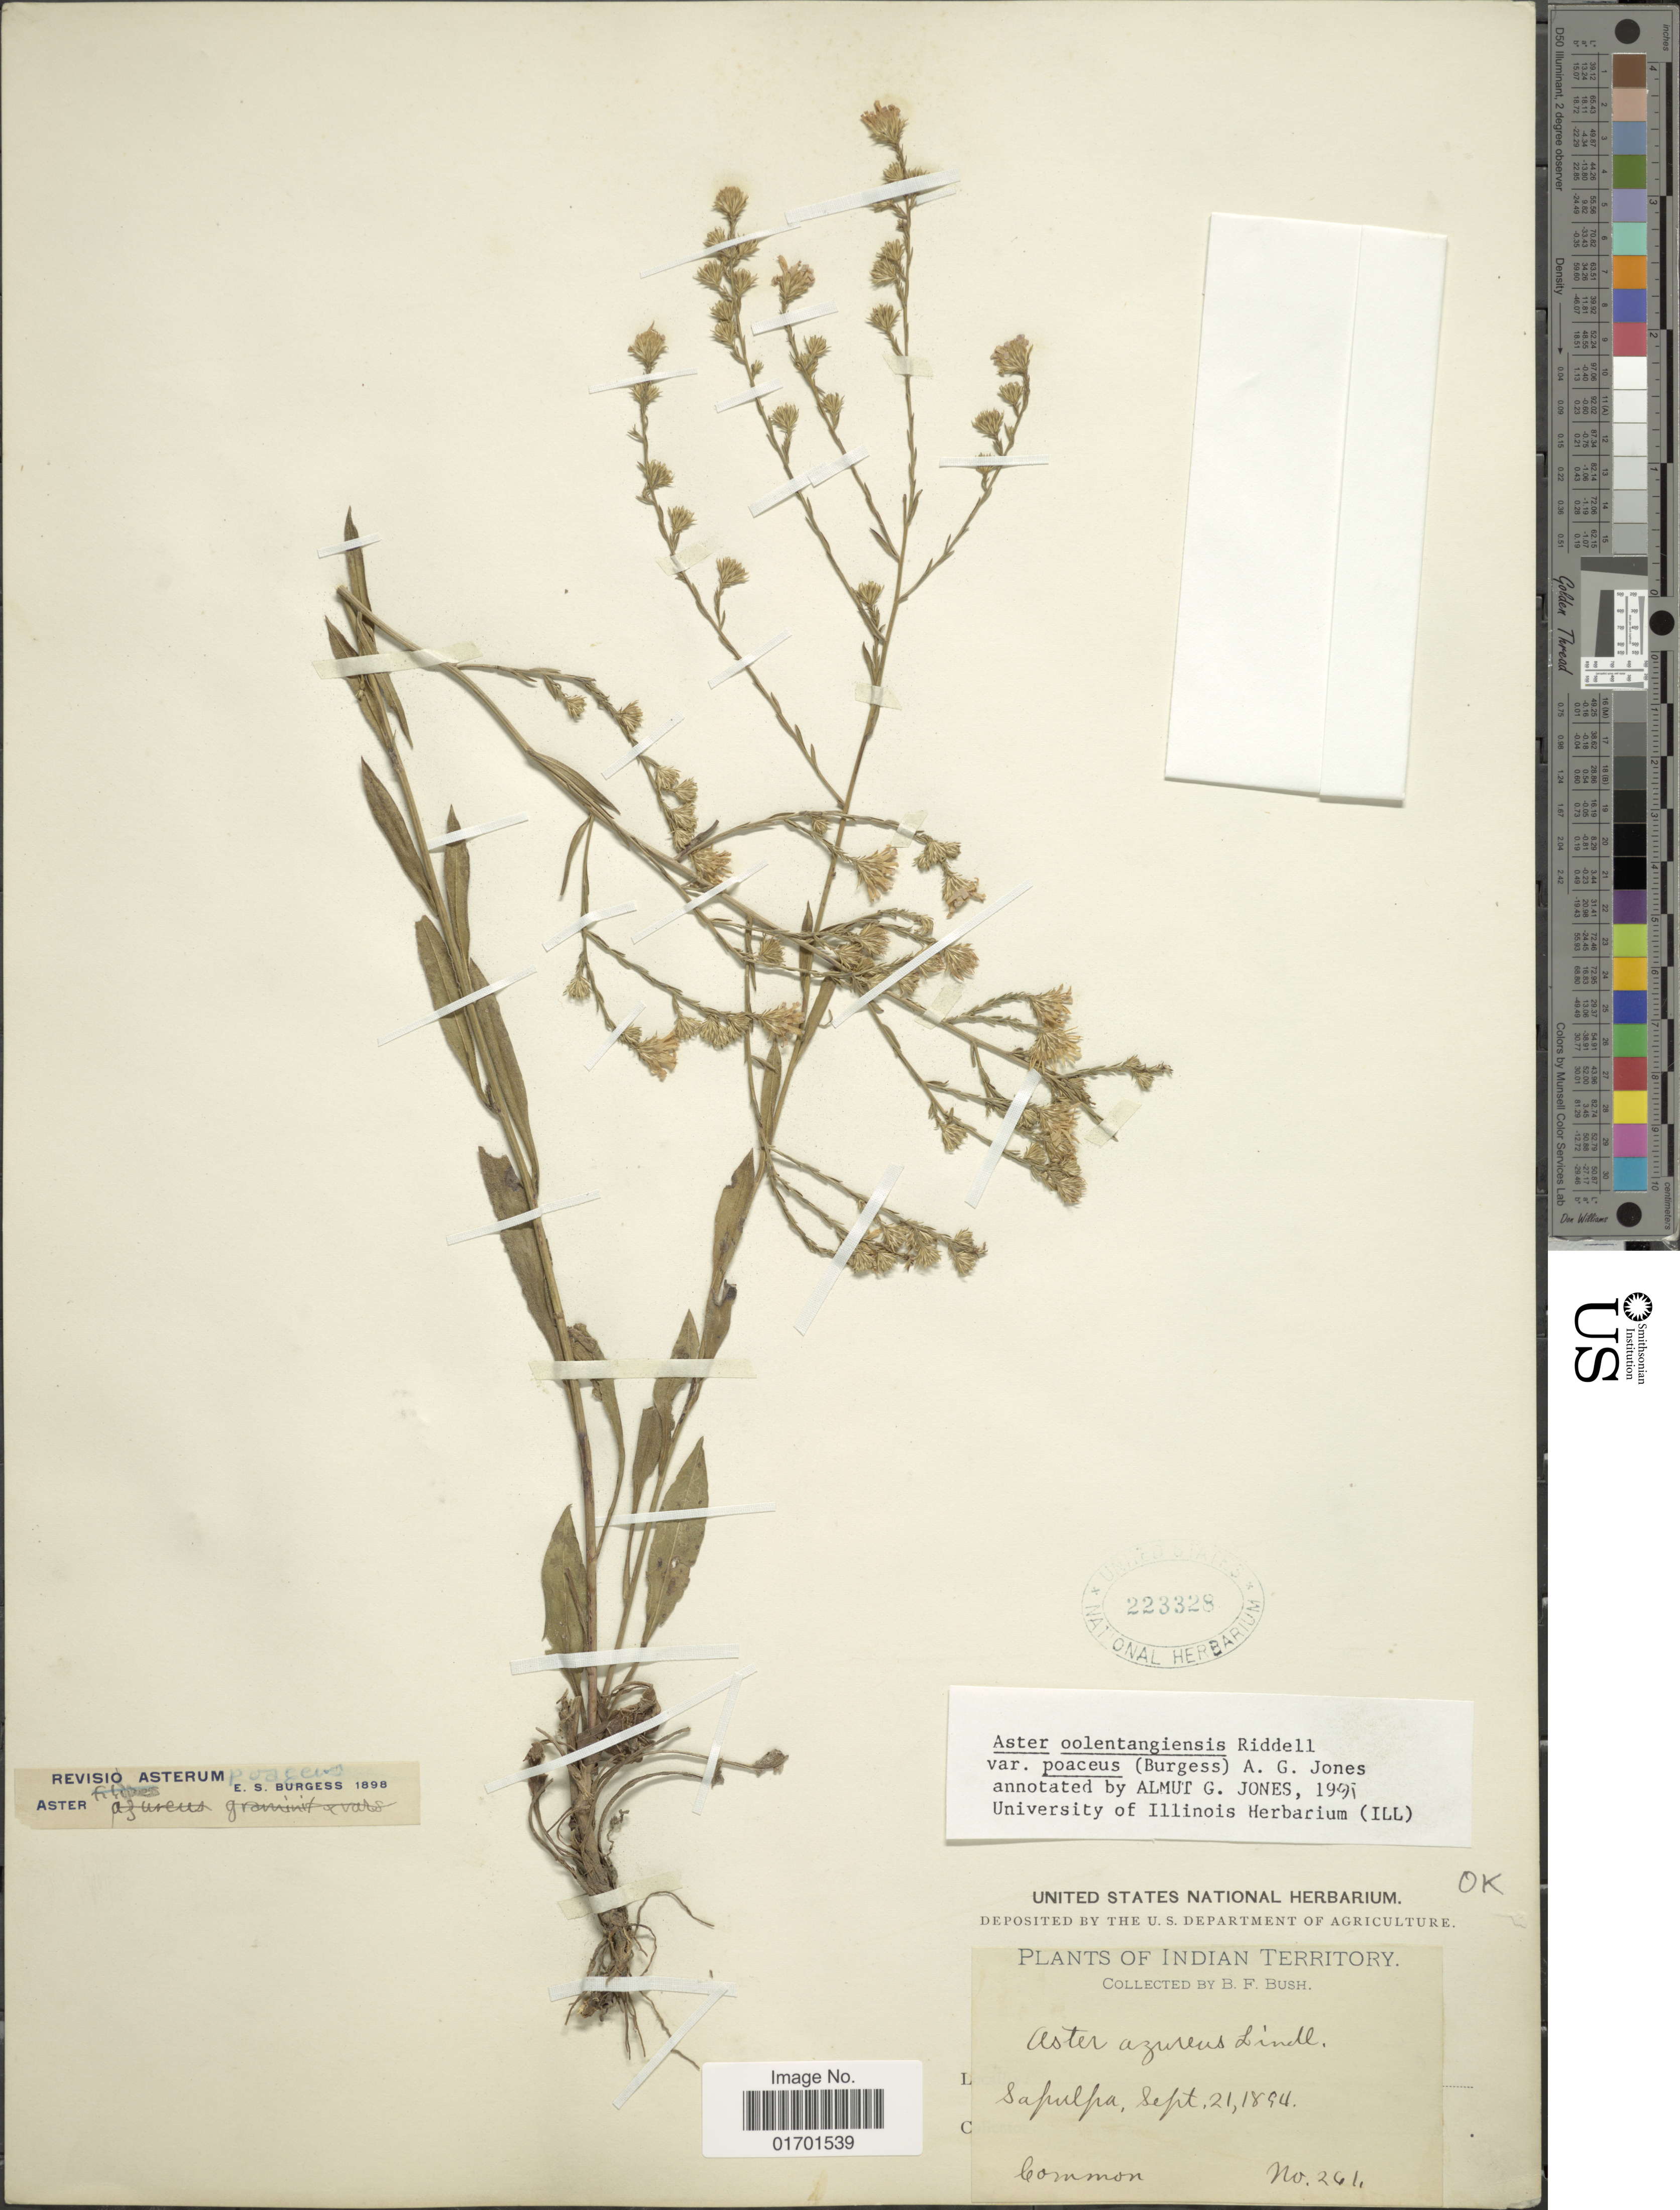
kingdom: Plantae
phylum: Tracheophyta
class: Magnoliopsida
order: Asterales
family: Asteraceae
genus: Symphyotrichum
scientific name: Symphyotrichum oolentangiense var. poaceum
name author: (E.S. Burgess) G.L. Nesom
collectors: B. F. Bush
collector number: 294*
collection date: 1894-09-21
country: United States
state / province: Oklahoma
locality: Indian Territory, Sapulpa.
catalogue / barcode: US 223328